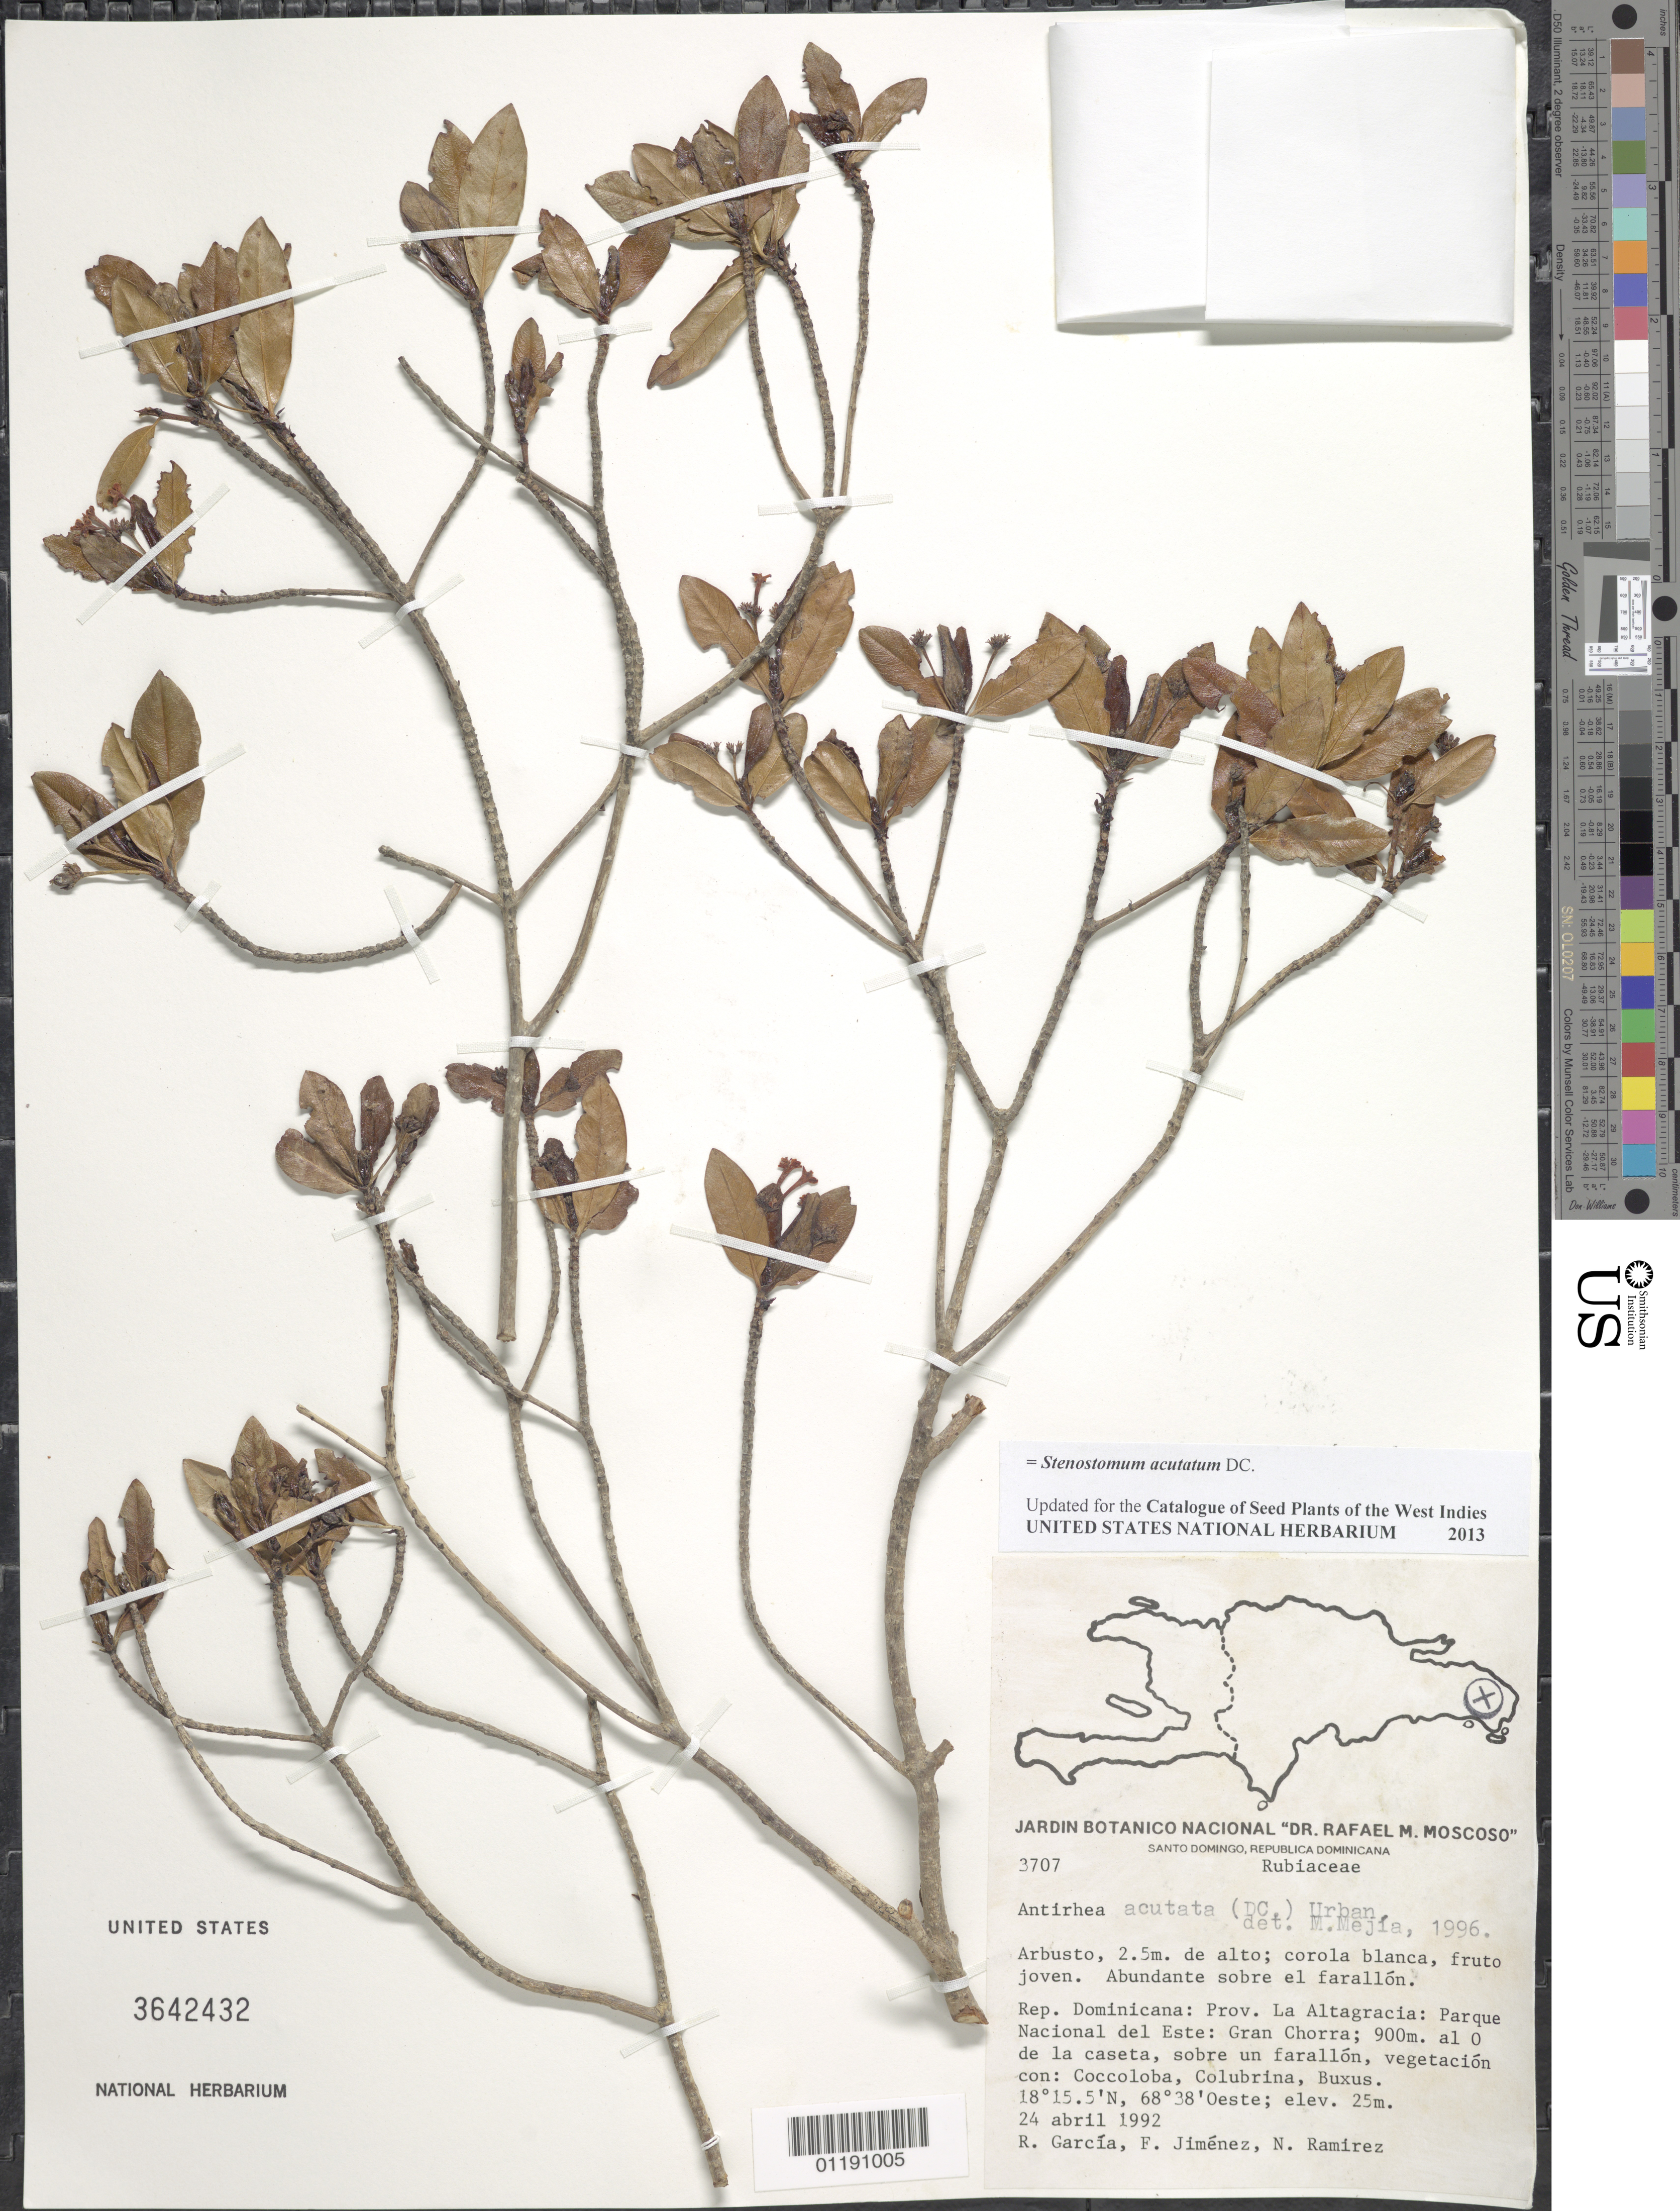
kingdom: Plantae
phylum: Tracheophyta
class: Magnoliopsida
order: Gentianales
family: Rubiaceae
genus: Stenostomum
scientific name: Stenostomum acutatum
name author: DC.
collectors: R. G. García, F. Jiménez & N. Ramírez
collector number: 3707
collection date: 1992-04-24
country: Dominican Republic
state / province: La Altagracía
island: Hispaniola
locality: East National Park: Gran Chorra; 900m W of the house, on a cliff.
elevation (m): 25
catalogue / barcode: US 3642432